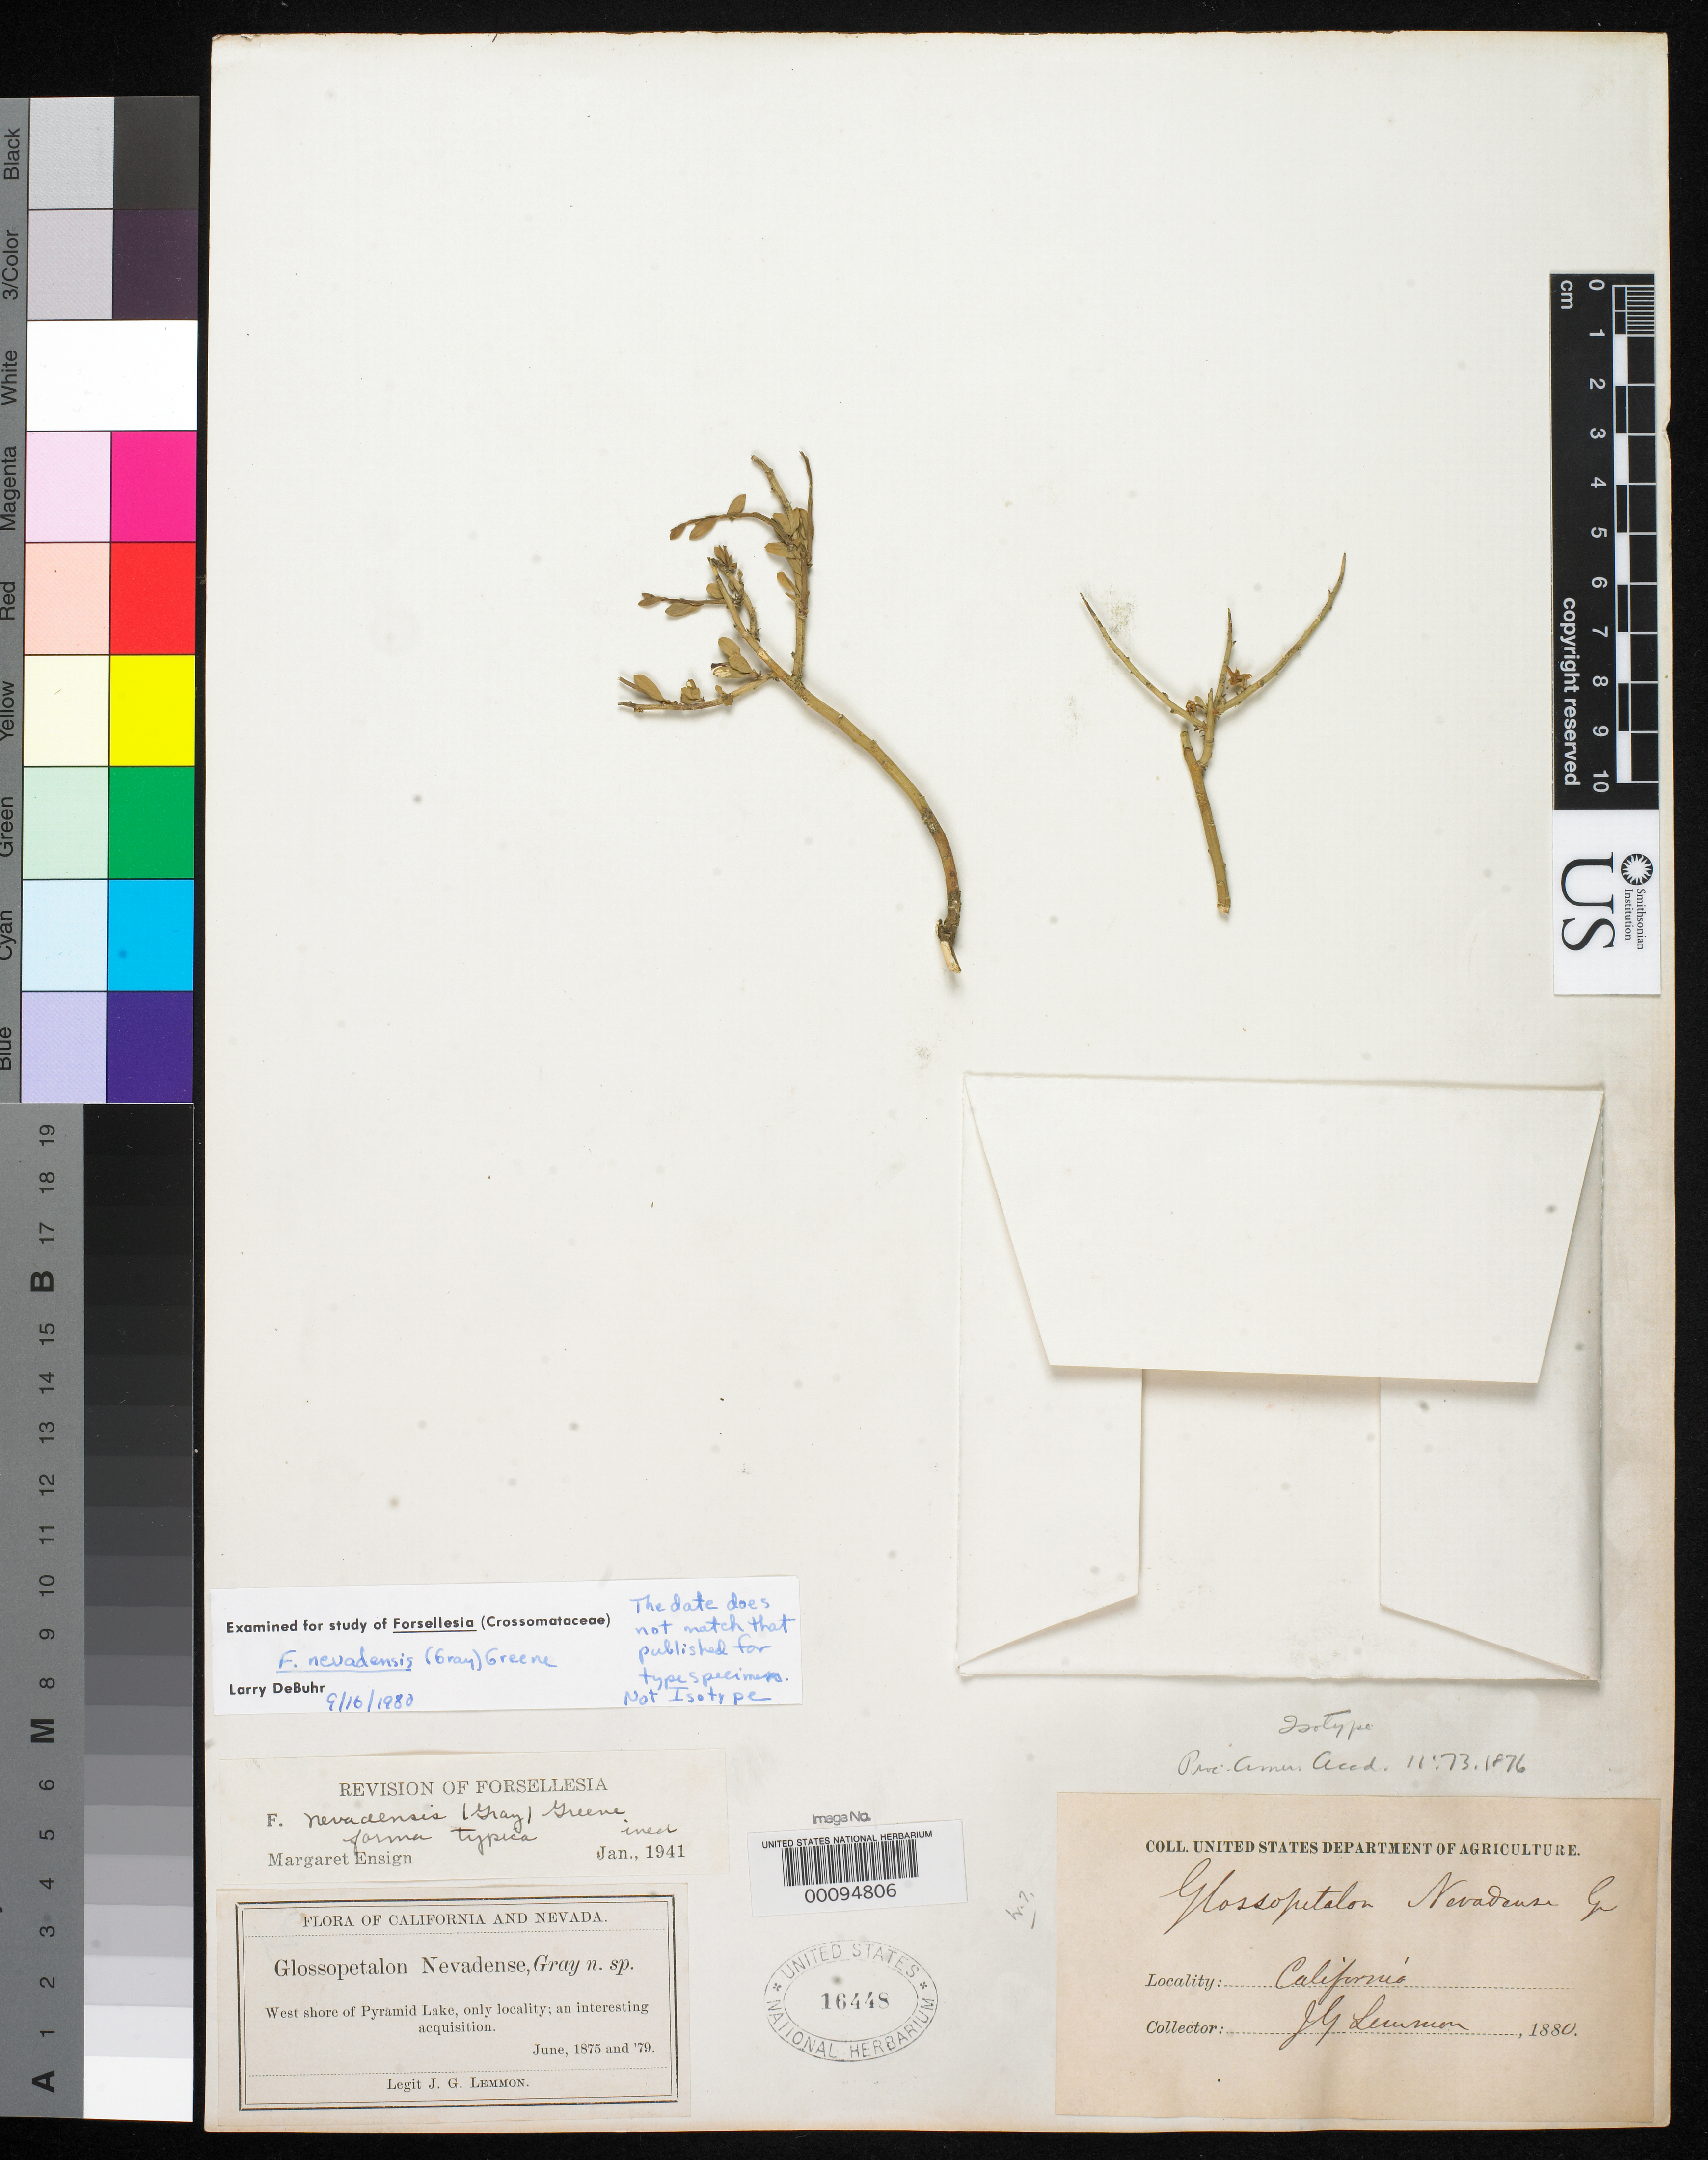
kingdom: Plantae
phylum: Tracheophyta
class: Magnoliopsida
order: Crossosomatales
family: Crossosomataceae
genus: Glossopetalon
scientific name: Glossopetalon nevadense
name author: A. Gray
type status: Isotype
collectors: J. G. Lemmon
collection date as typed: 1880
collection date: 1880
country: United States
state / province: Nevada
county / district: Washoe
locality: Pyramid Lake.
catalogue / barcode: US 16448